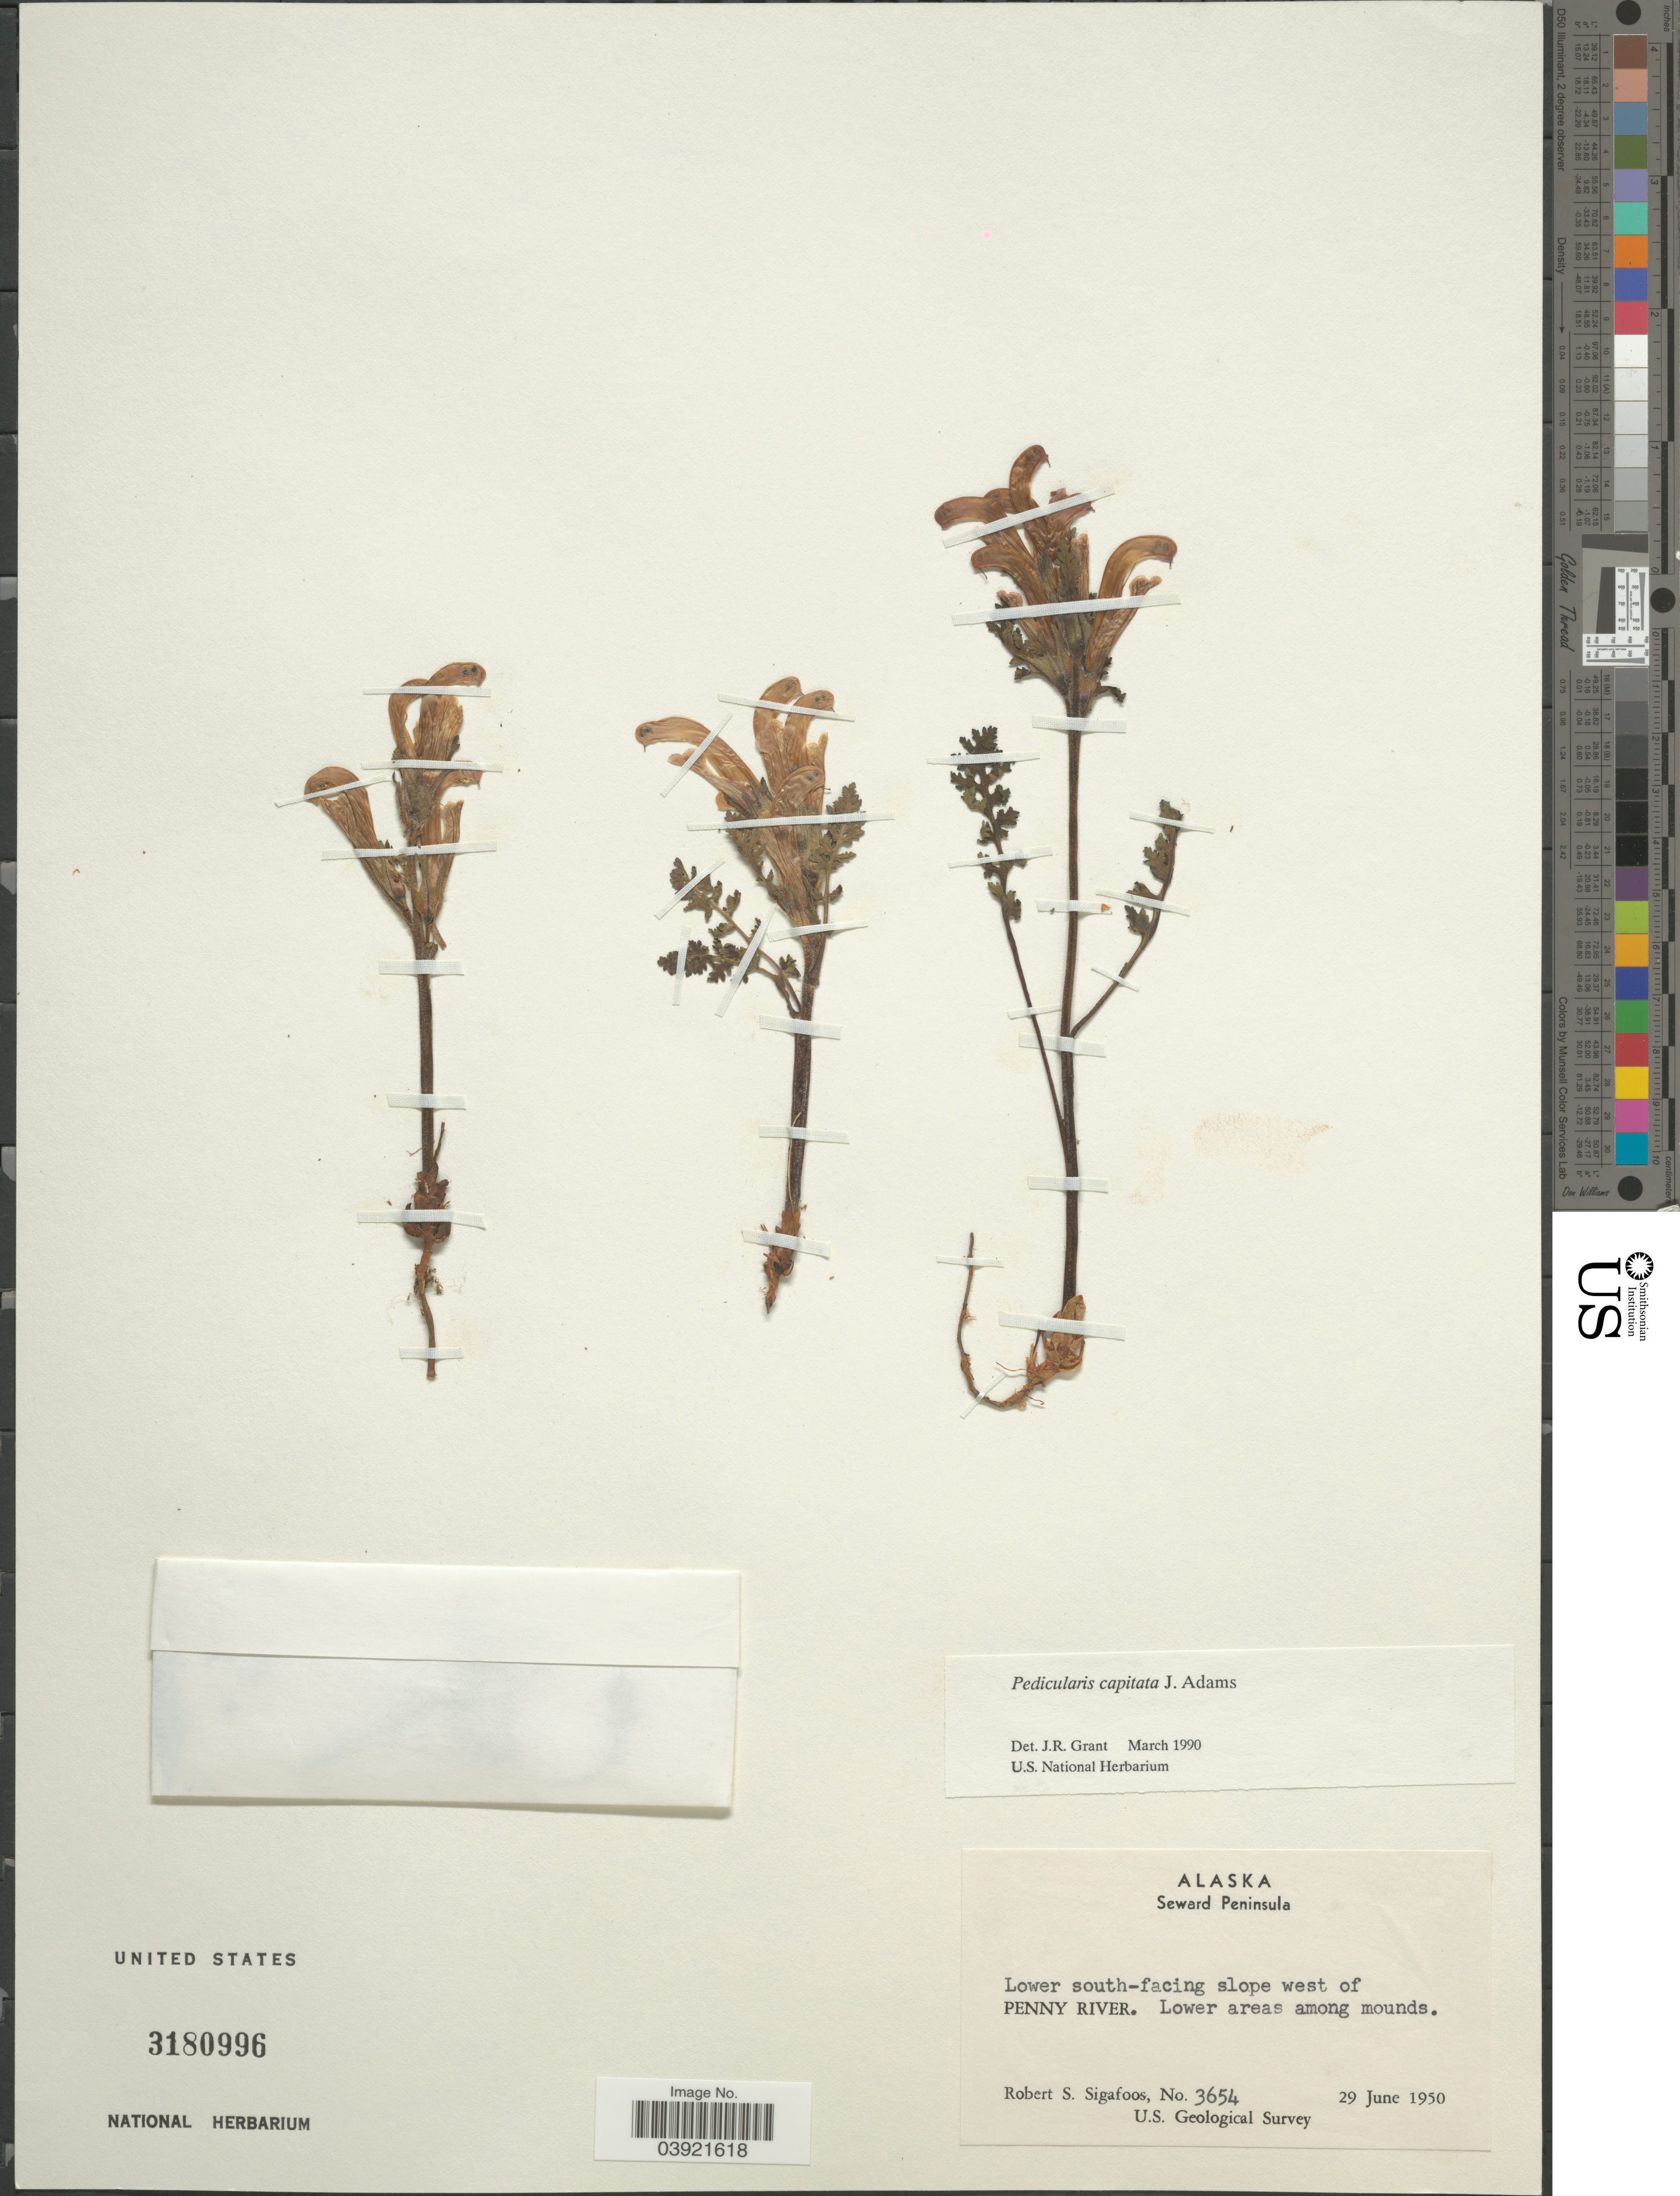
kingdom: Plantae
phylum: Tracheophyta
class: Magnoliopsida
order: Lamiales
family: Orobanchaceae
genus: Pedicularis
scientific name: Pedicularis capitata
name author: Adams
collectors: R. Sigafoos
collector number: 3654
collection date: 1950-06-29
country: United States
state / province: Alaska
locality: Seward Peninsula. Lower south-facing slope west of Penny River.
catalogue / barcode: US 3180996